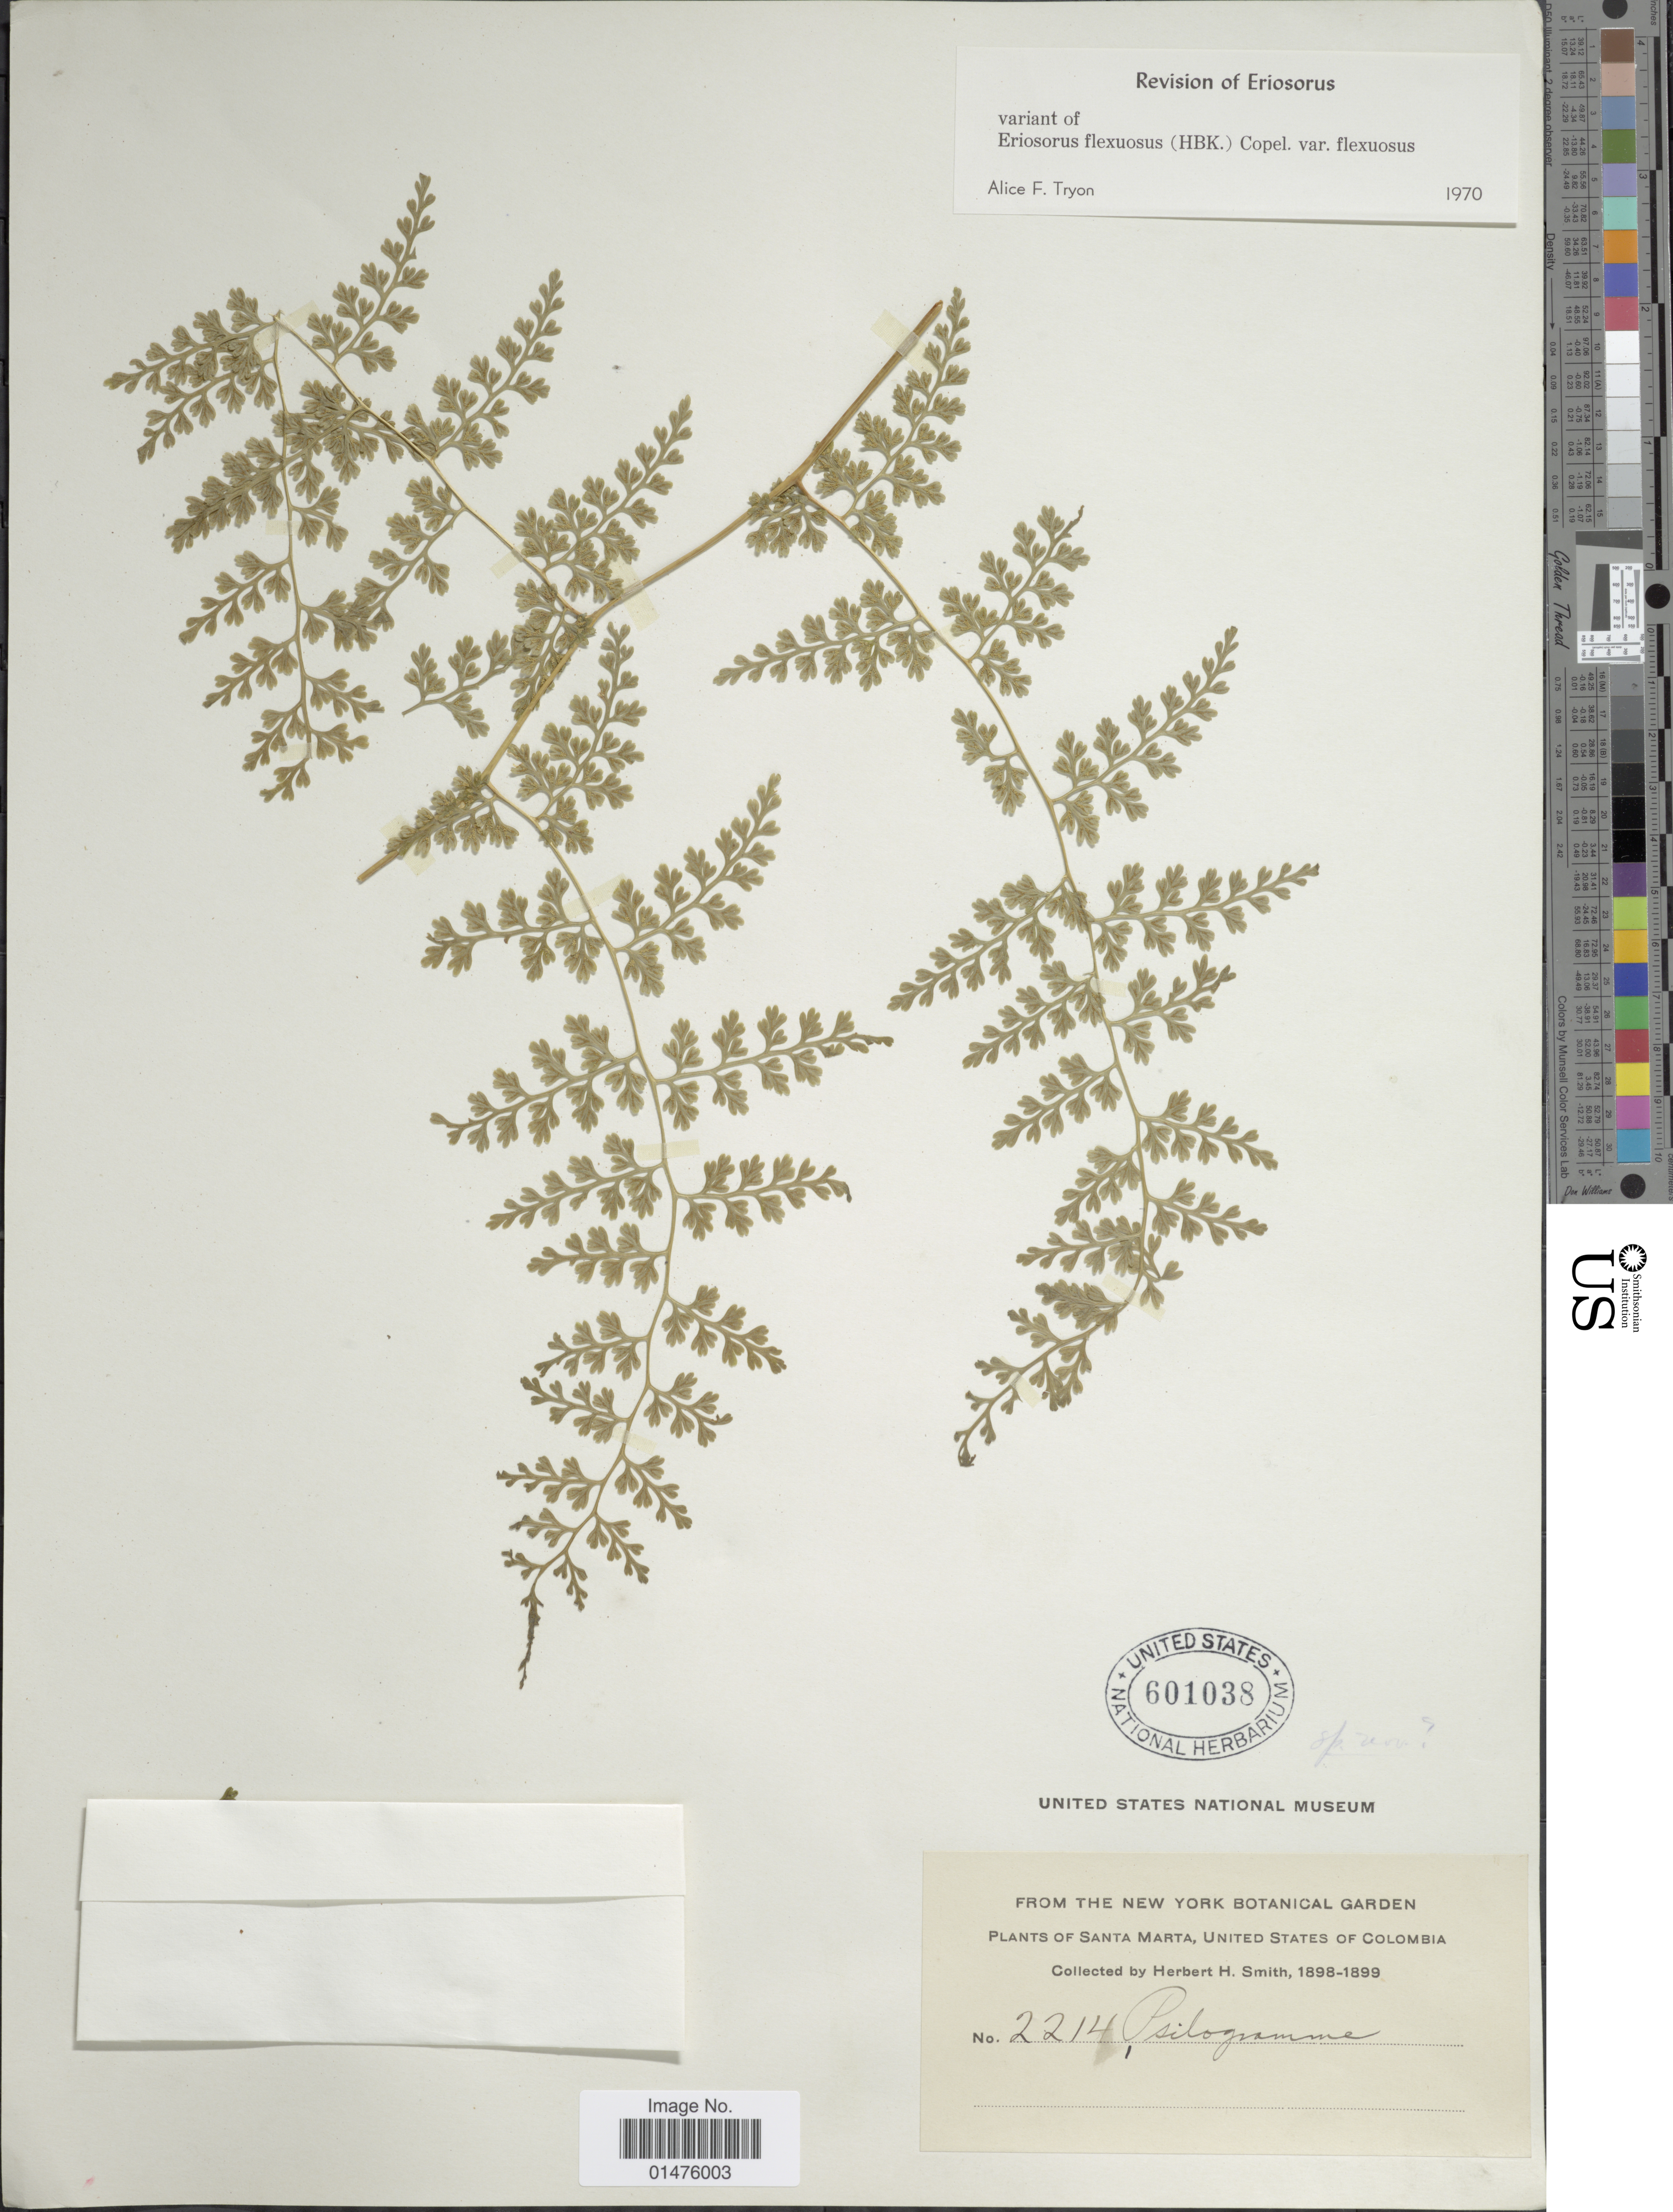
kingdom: Plantae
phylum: Tracheophyta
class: Polypodiopsida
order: Polypodiales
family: Pteridaceae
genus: Jamesonia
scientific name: Jamesonia flexuosa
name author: (Humb. & Bonpl.) Christenh.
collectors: H. H. Smith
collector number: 2214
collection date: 1898/1899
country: Colombia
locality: Santa Marta, United States of Colombia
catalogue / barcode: US 601038